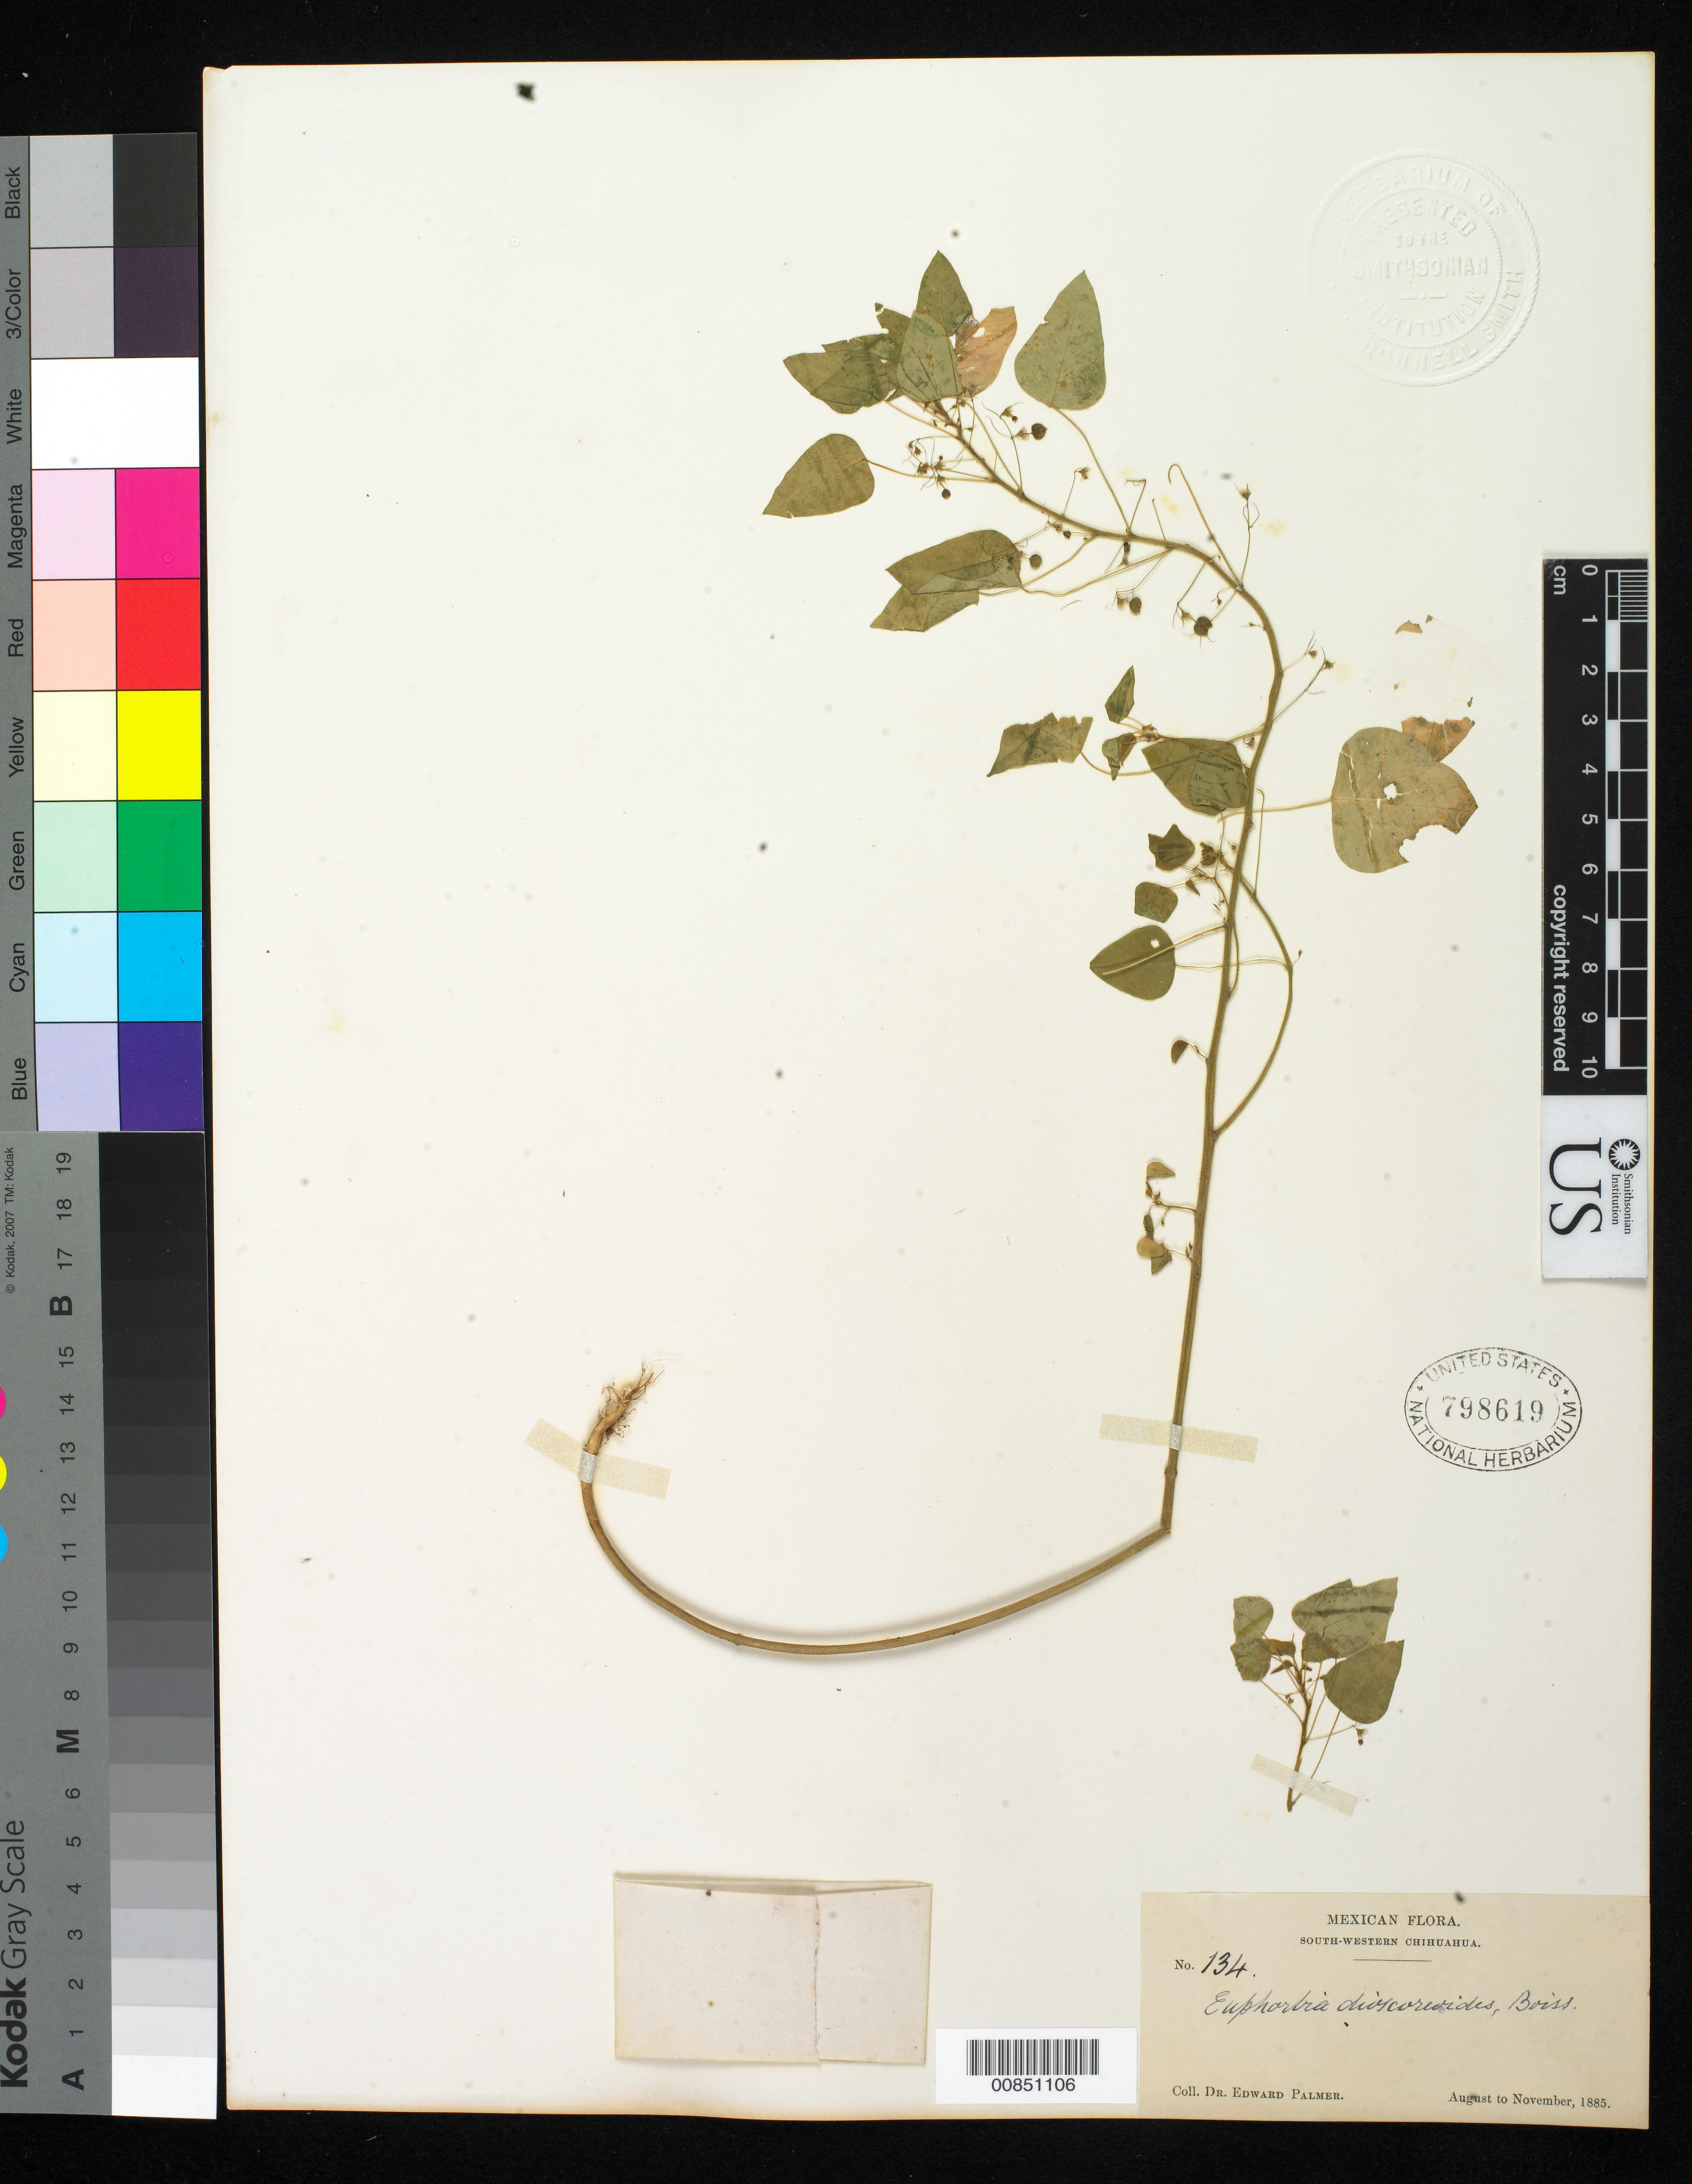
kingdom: Plantae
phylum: Tracheophyta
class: Magnoliopsida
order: Malpighiales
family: Euphorbiaceae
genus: Euphorbia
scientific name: Euphorbia dioscoreoides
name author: Boiss.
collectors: E. Palmer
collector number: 134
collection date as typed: Aug 1885 to -- Nov 1885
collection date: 1885-08/1885-11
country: Mexico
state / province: Chihuahua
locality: South-Western Chihuahua.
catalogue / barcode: US 798619